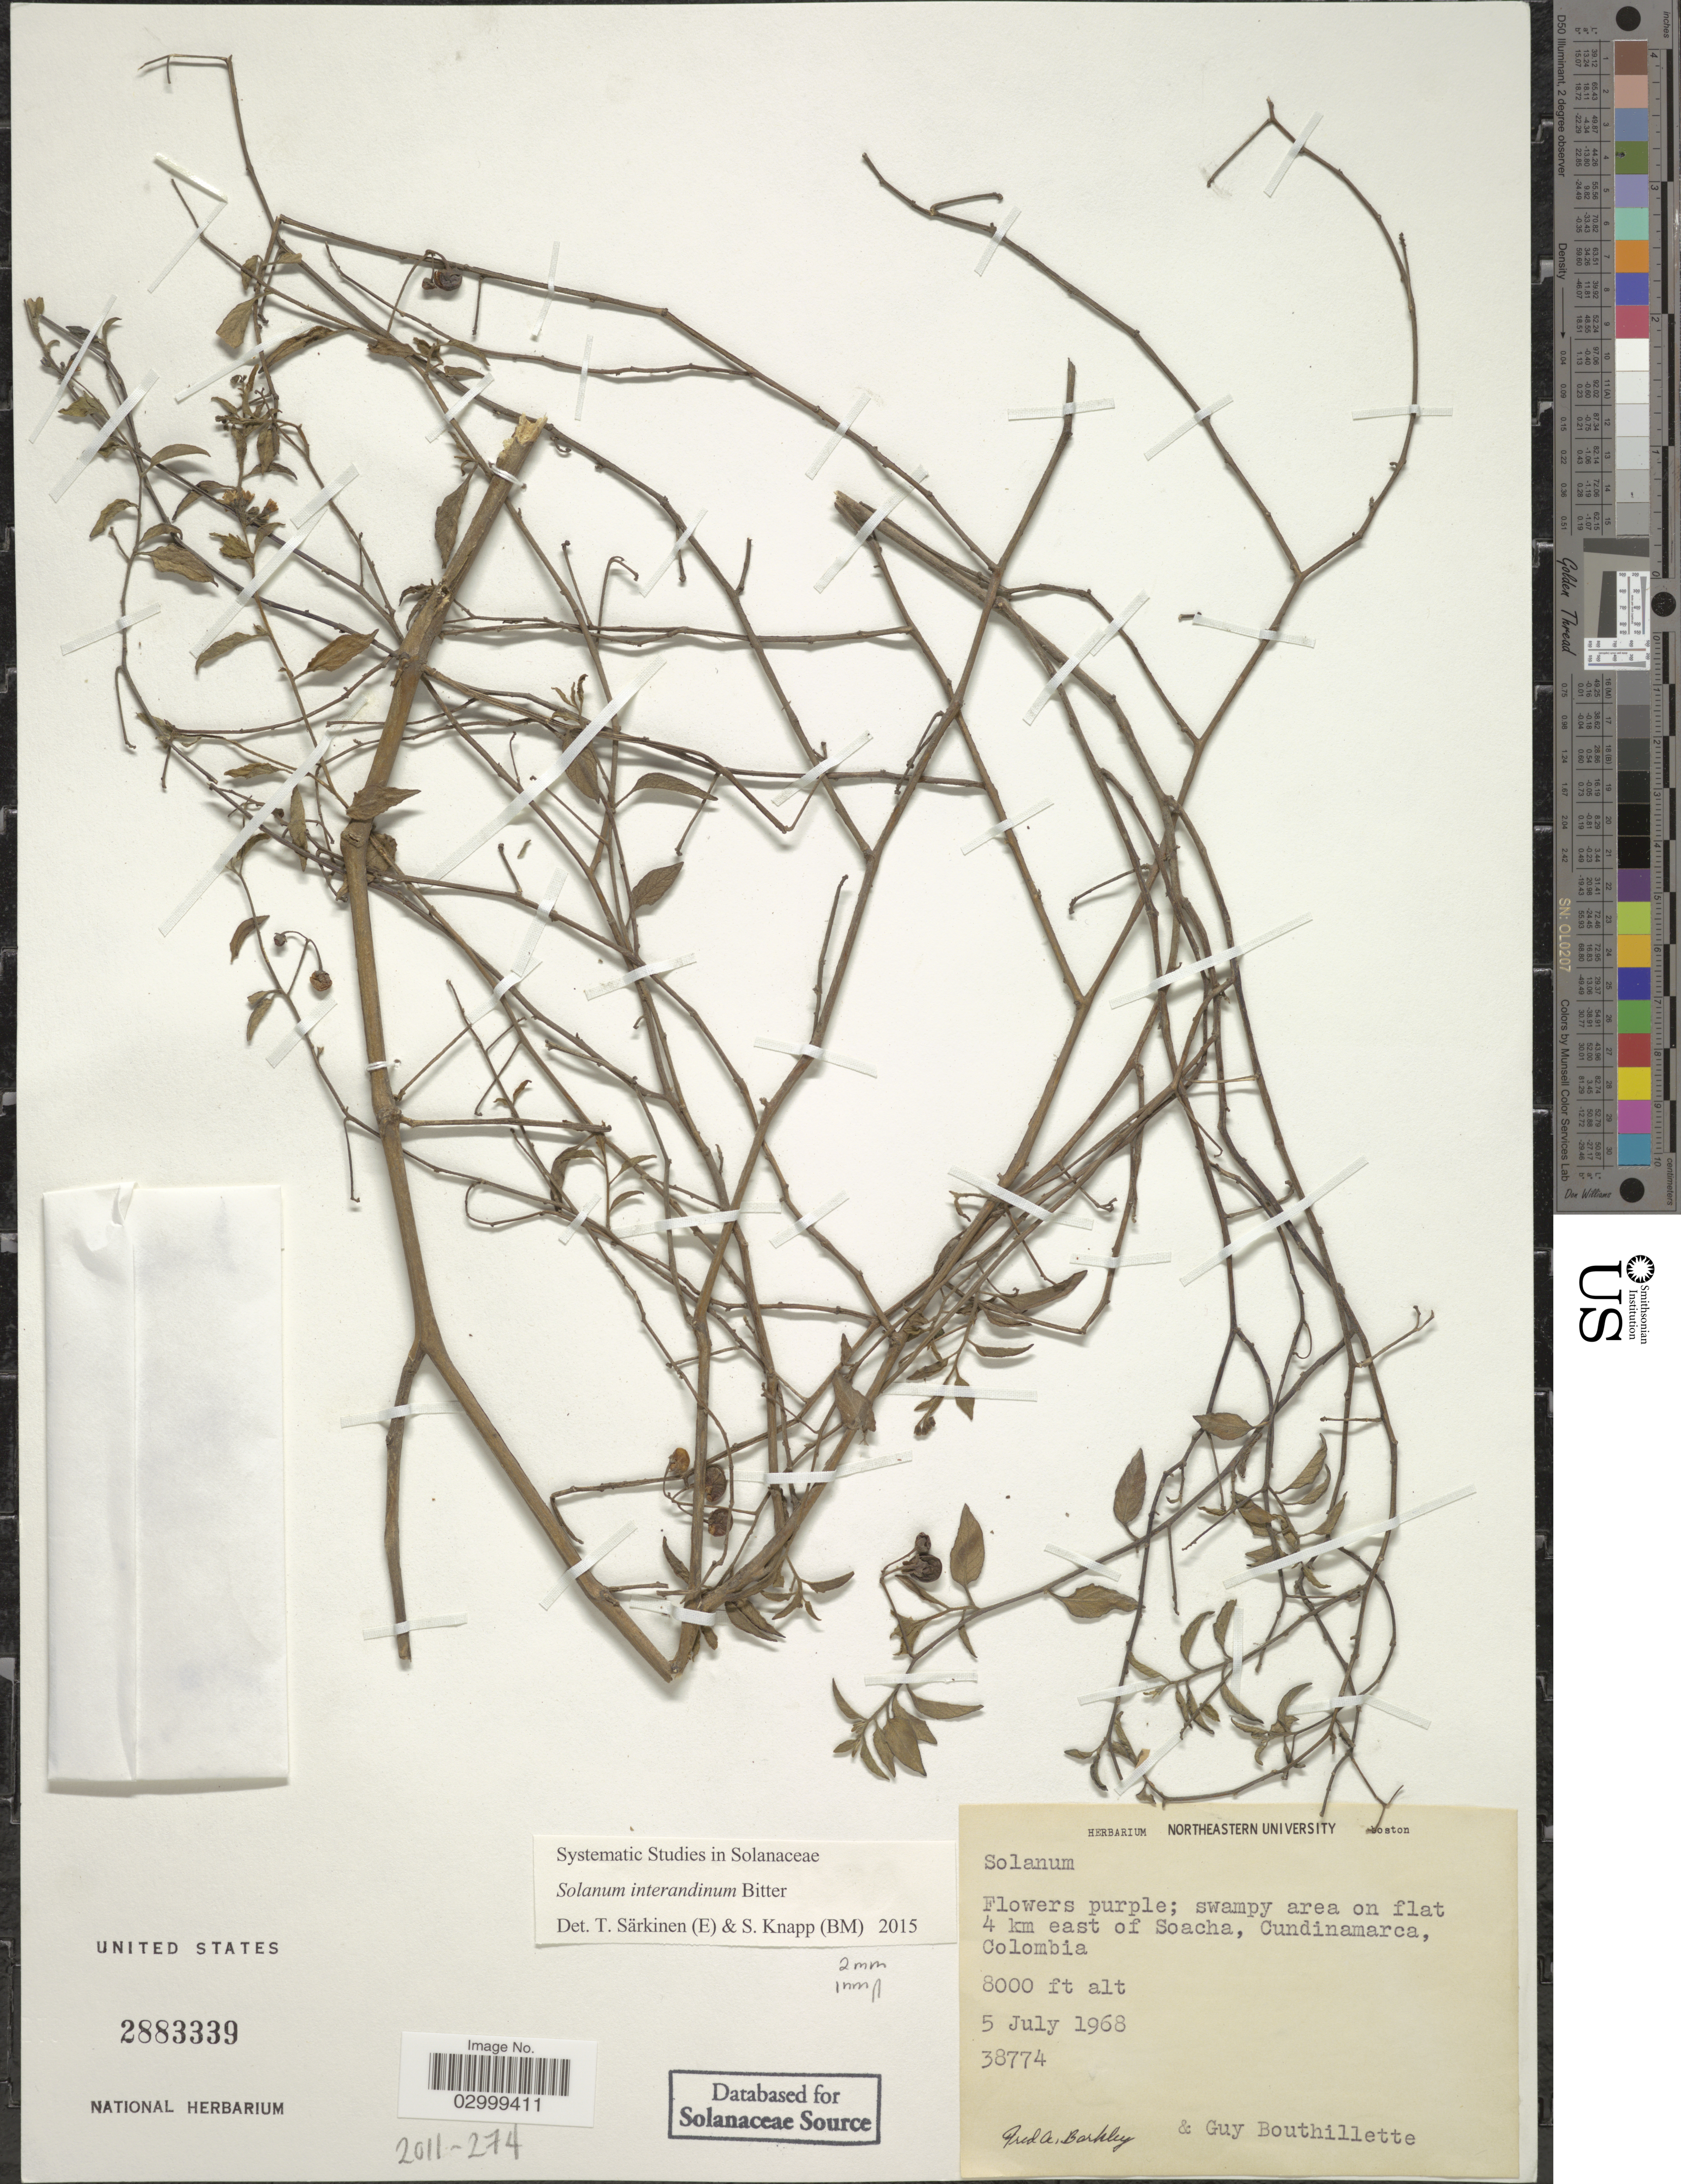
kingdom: Plantae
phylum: Tracheophyta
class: Magnoliopsida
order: Solanales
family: Solanaceae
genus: Solanum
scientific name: Solanum interandinum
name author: Bitter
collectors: F. A. Barkley & G. Bouthillette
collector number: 38774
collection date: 1968-07-05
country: Colombia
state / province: Cundinamarca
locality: Swampy area on flat 4 km east of Soacha.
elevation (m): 2438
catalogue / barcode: US 2883339